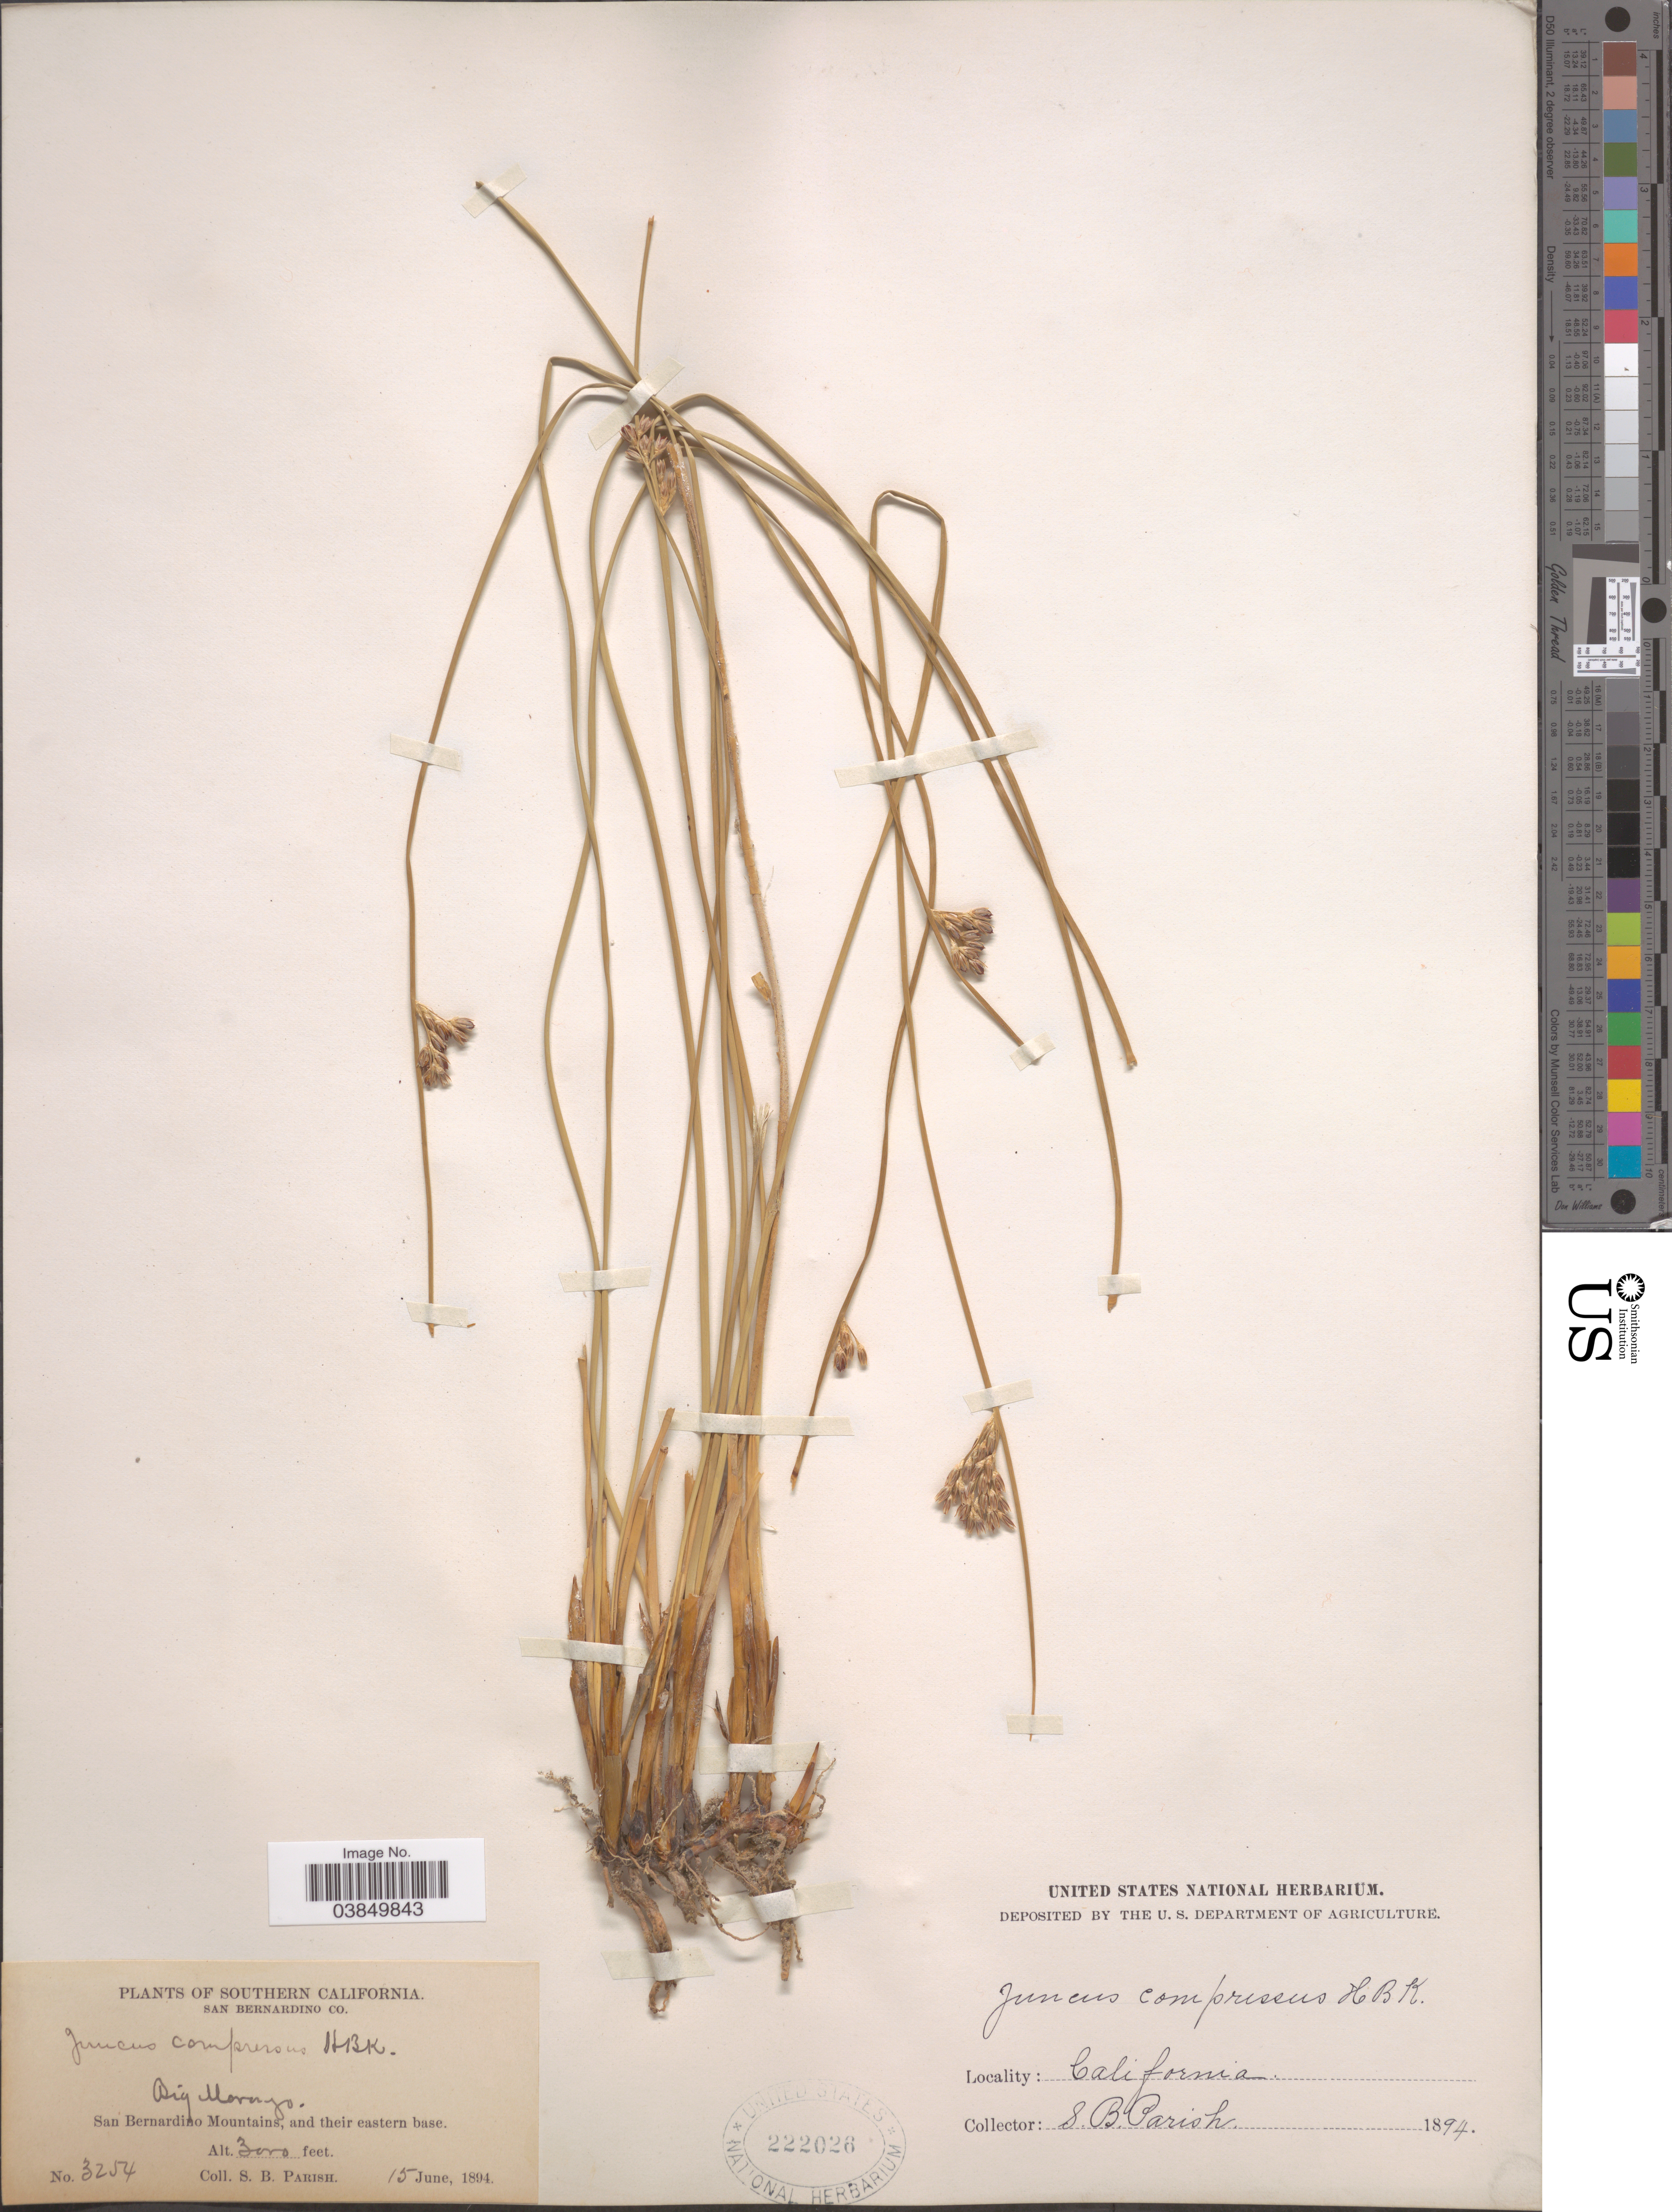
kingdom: Plantae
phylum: Tracheophyta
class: Liliopsida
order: Poales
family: Juncaceae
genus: Juncus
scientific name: Juncus balticus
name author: Willd.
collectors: S. B. Parish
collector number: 3254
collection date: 1894-06-15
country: United States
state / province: California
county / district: San Bernardino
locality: Southern California. San Bernardino Co. Big Morongo. San Bernardino Mountains, and their eastern base.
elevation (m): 914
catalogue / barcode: US 222026